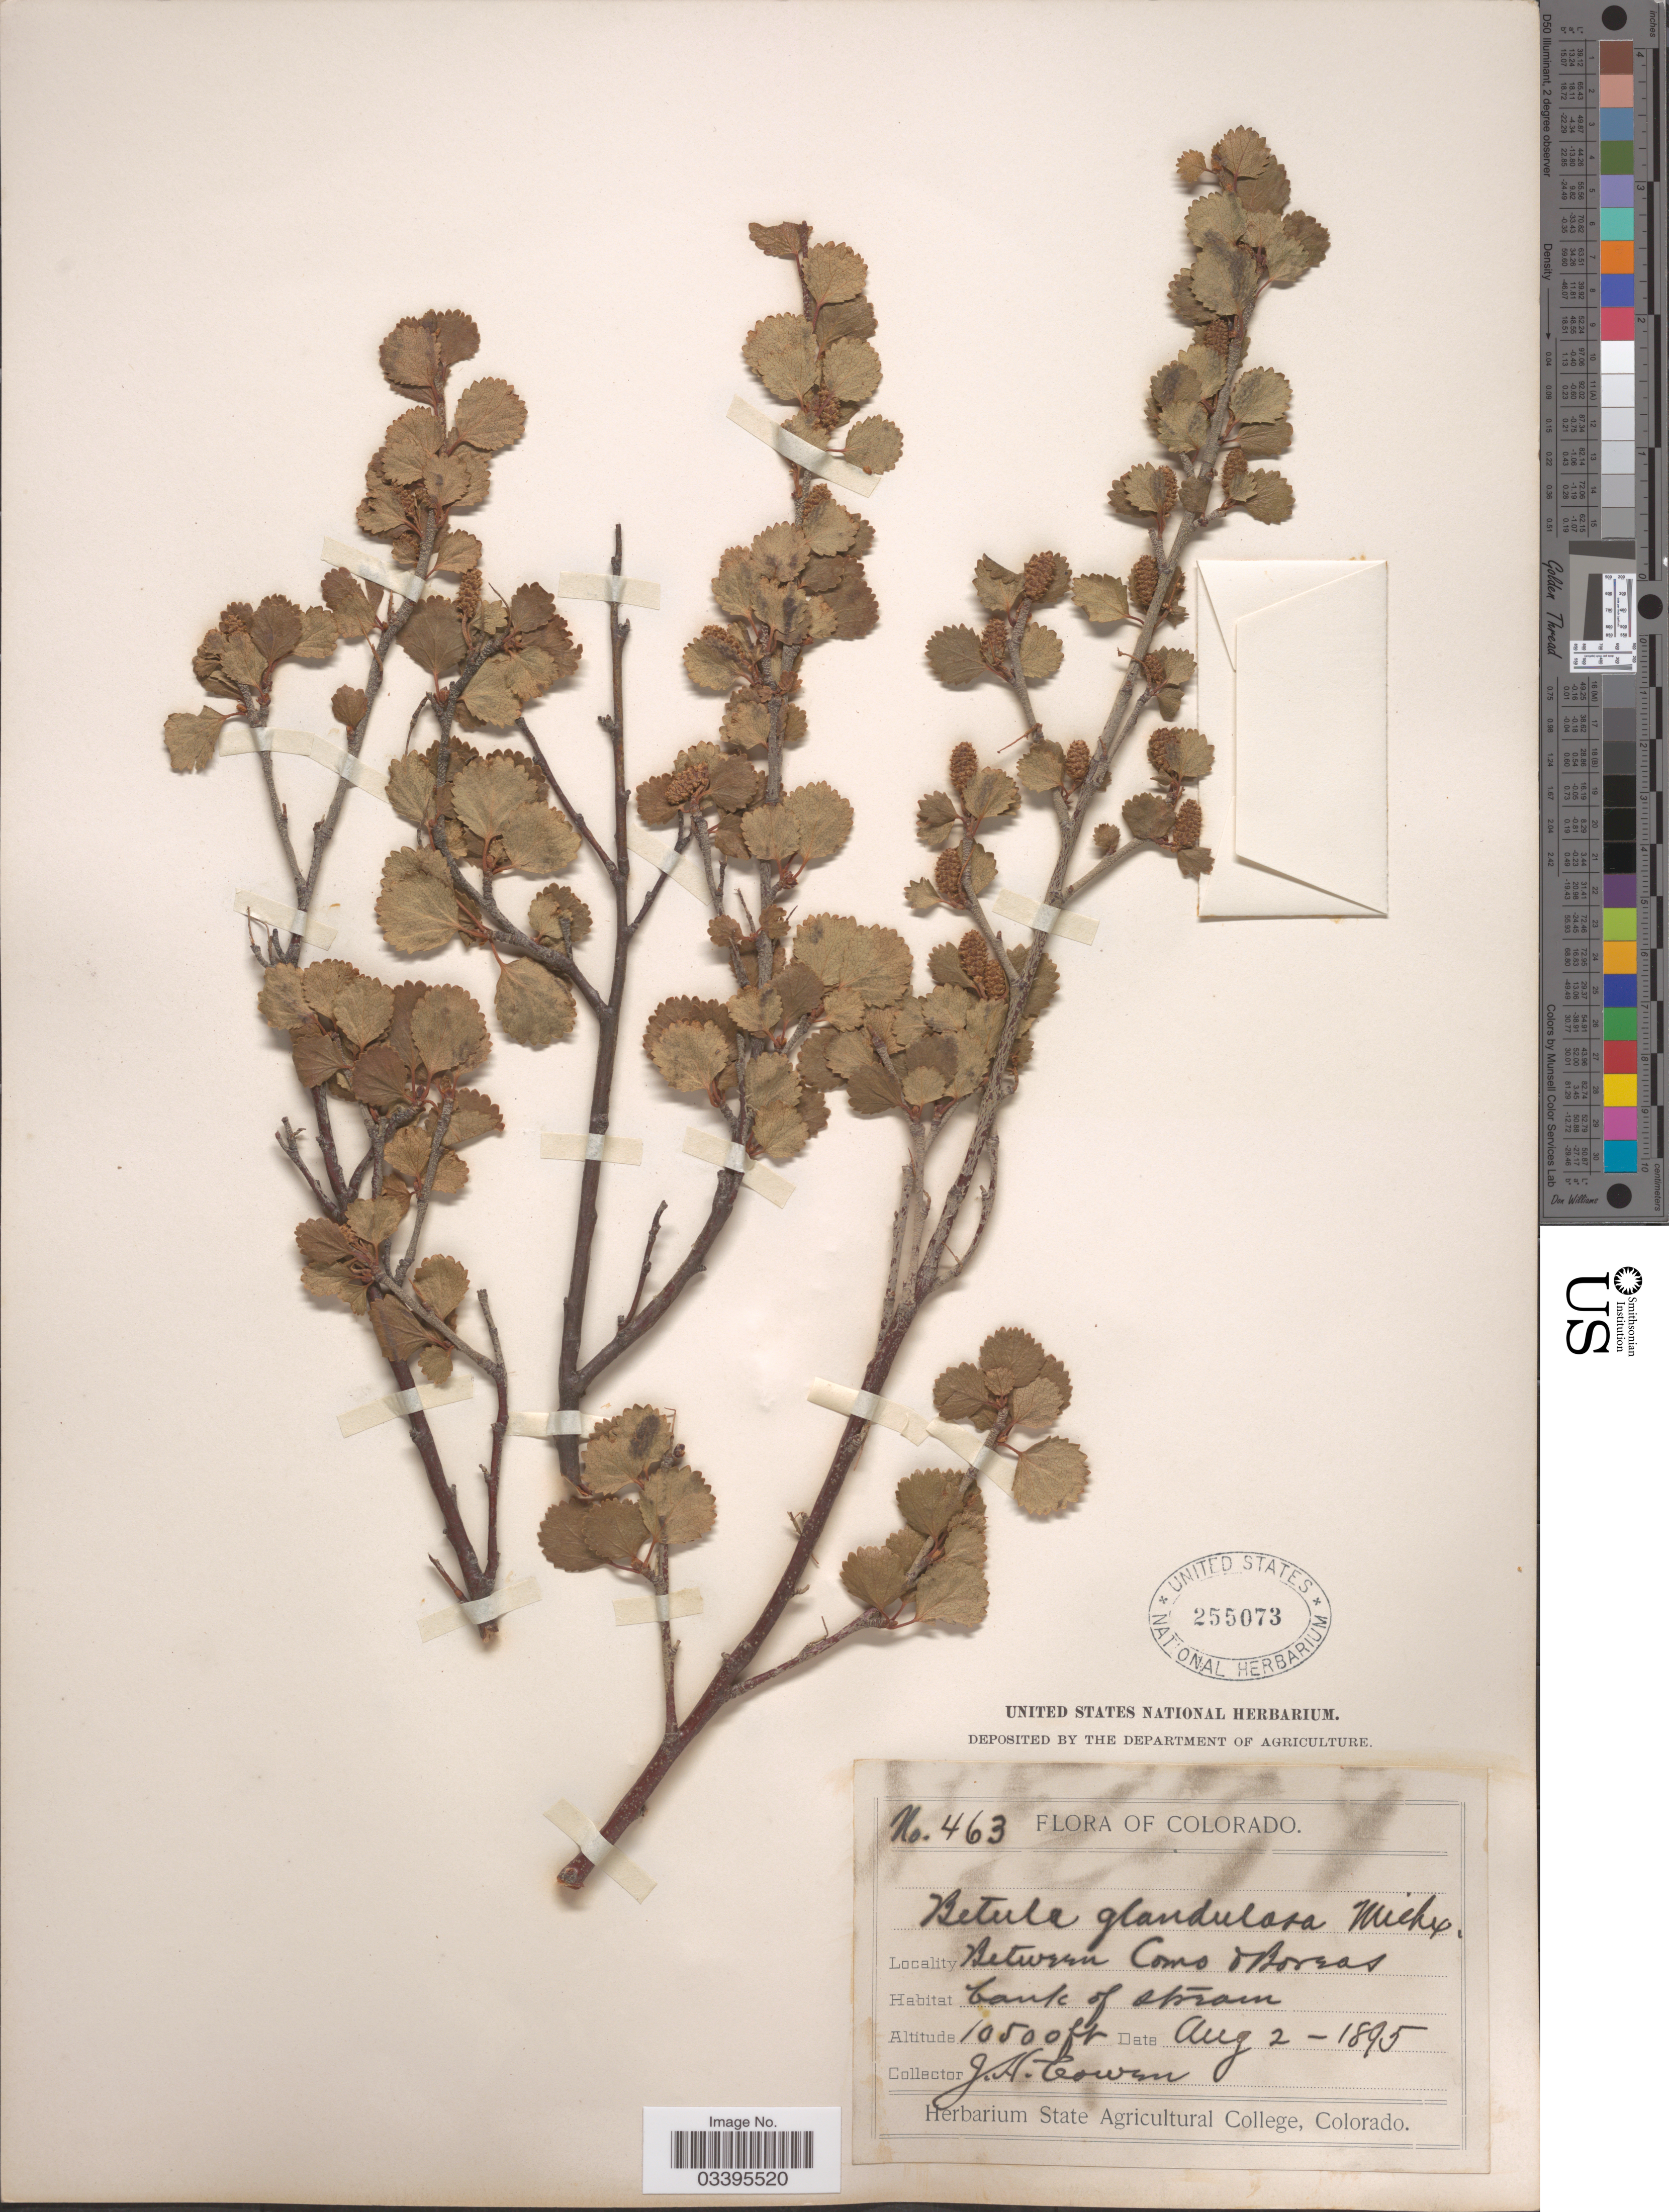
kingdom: Plantae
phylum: Tracheophyta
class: Magnoliopsida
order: Fagales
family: Betulaceae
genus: Betula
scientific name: Betula glandulosa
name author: Michx.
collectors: J. H. Cowen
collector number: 463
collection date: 1895-08-02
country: United States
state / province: Colorado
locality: Between Como Boreas.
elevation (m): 3200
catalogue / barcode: US 255073